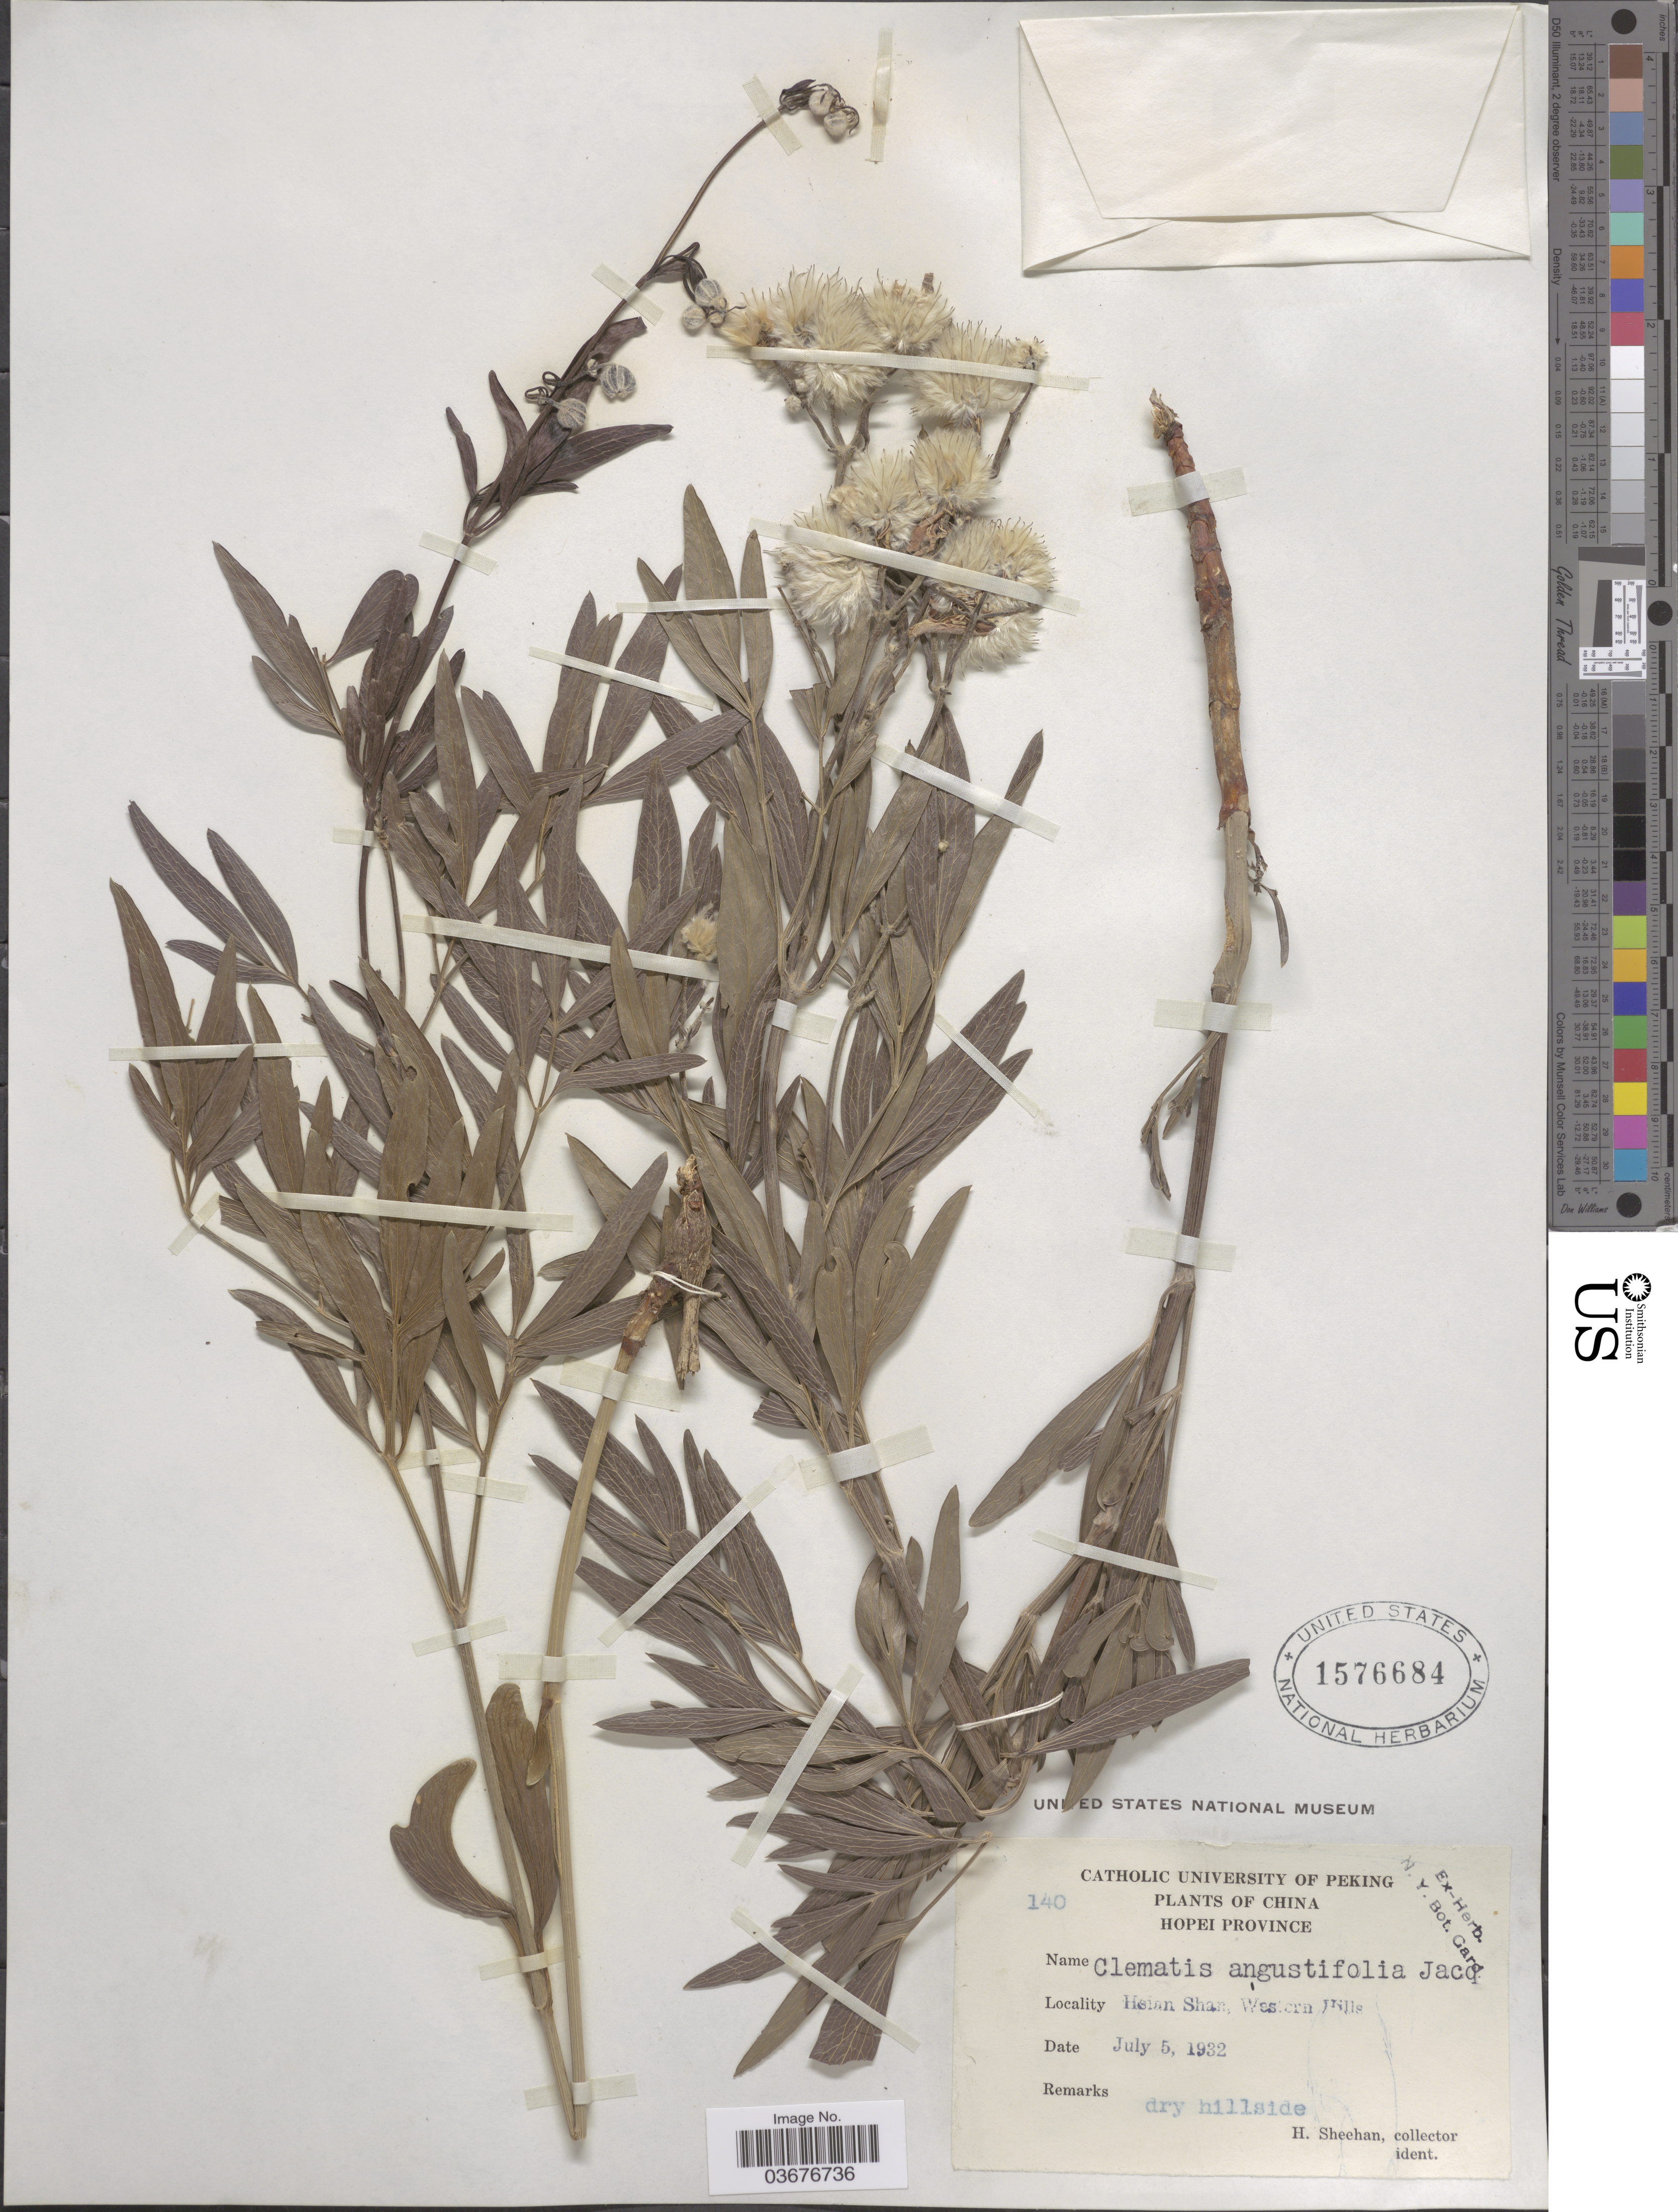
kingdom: Plantae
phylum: Tracheophyta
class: Magnoliopsida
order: Ranunculales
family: Ranunculaceae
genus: Clematis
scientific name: Clematis angustifolia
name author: Jacq.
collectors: H. Sheehan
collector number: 140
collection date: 1932-07-05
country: China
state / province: Hebei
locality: Hopei Province. Hsian Shan, Western Hills.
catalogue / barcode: US 1576684